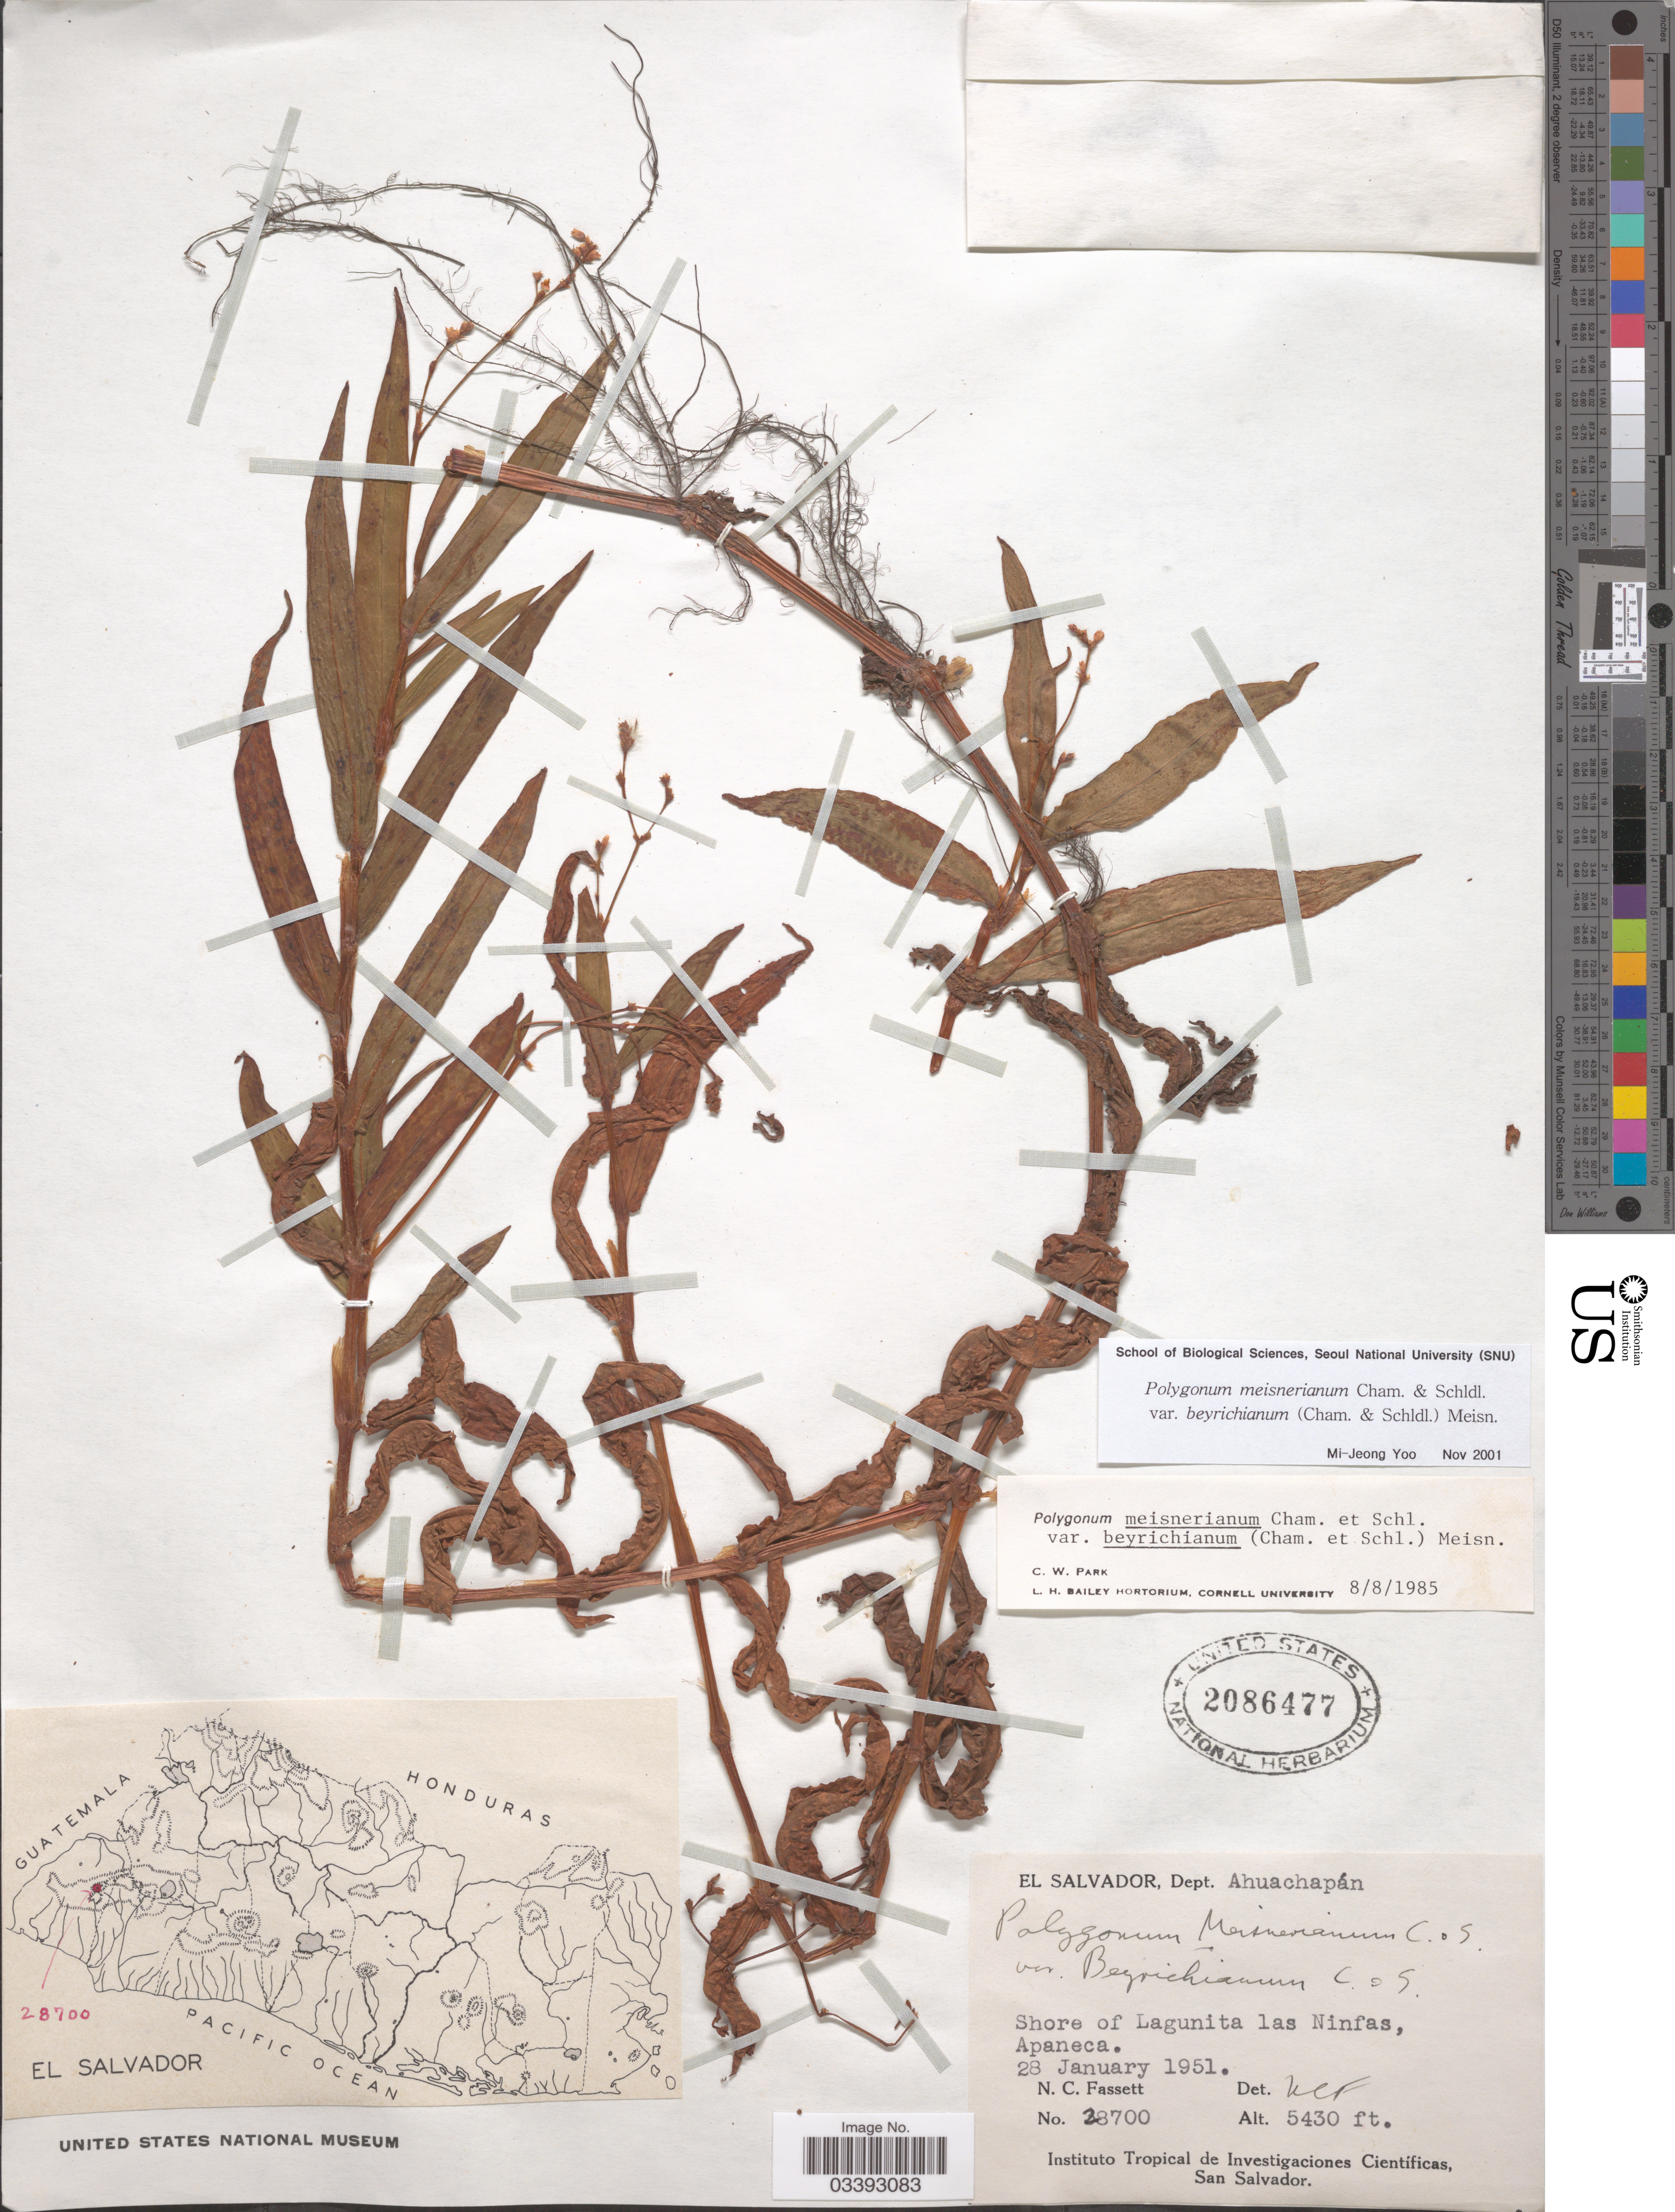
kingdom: Plantae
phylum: Tracheophyta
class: Magnoliopsida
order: Caryophyllales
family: Polygonaceae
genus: Polygonum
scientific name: Polygonum meisnerianum var. beyrichianum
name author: (Cham. & Schltdl.) Meisn.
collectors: N. C. Fassett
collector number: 28700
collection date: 1951-01-28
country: El Salvador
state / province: Ahuachapan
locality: Dept. Ahuachapán. Shore of Lagunita las Ninfas, Apaneca.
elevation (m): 1655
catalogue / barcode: US 2086477